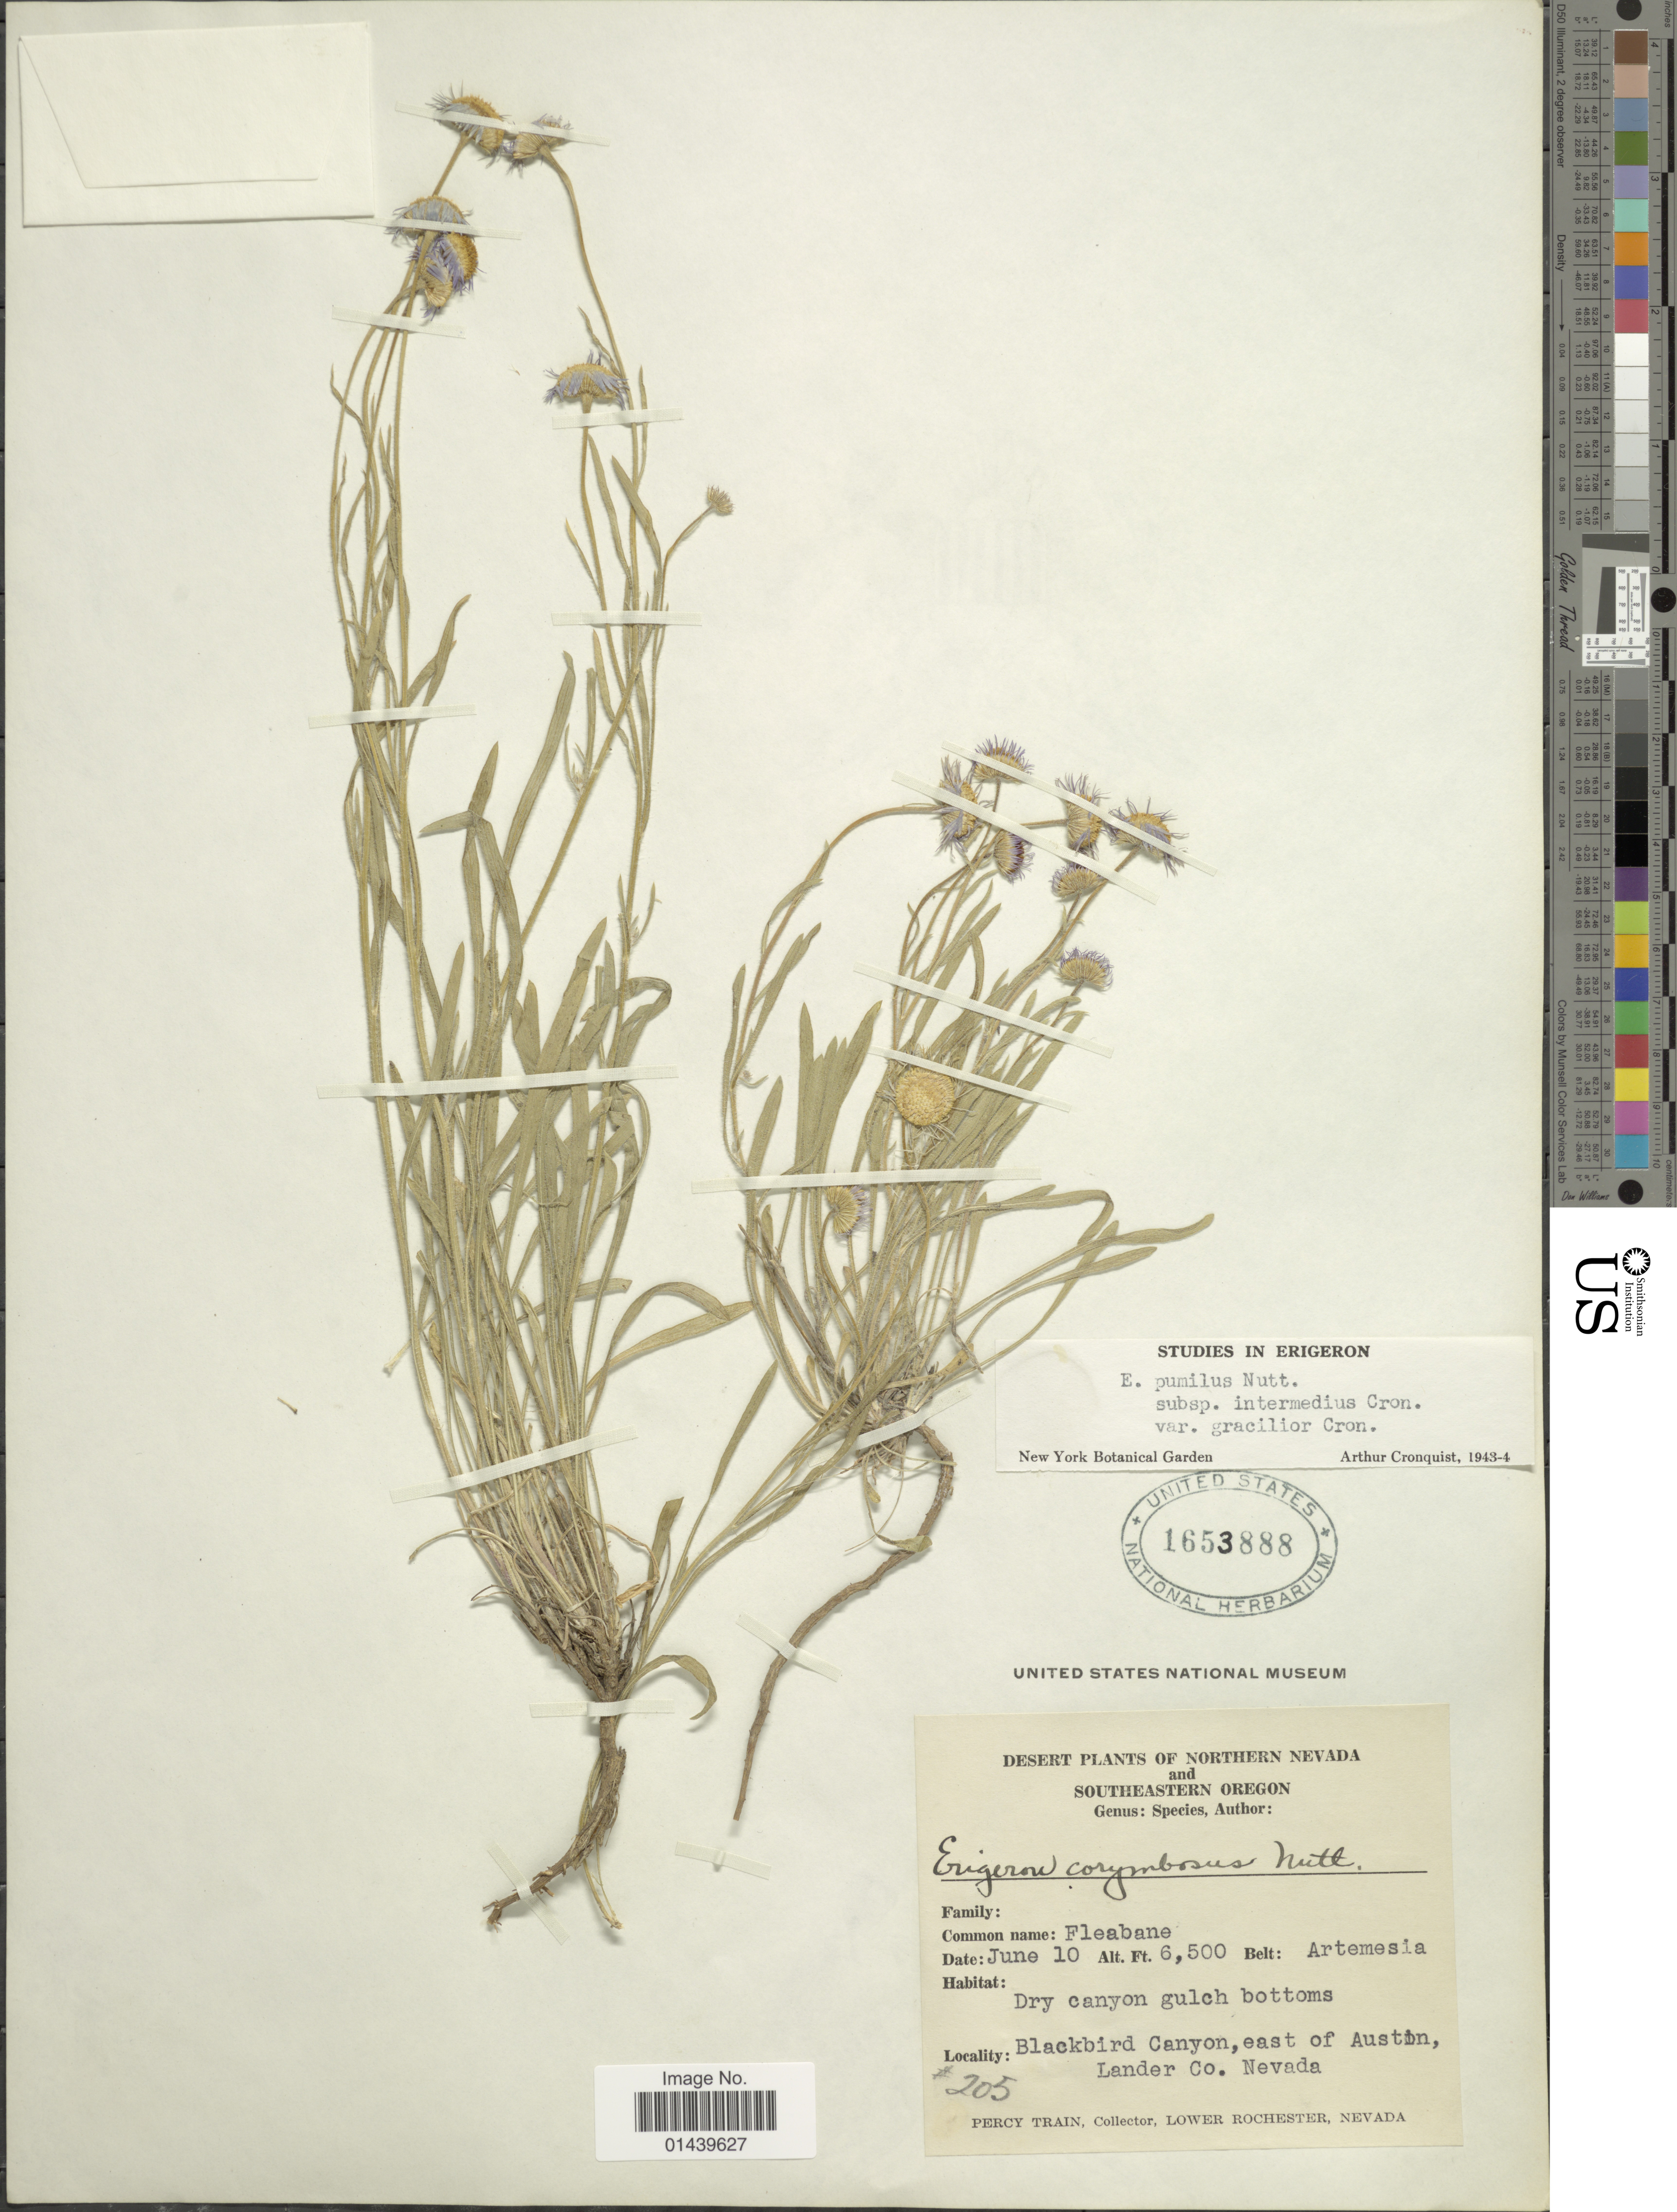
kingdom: Plantae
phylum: Tracheophyta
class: Magnoliopsida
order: Asterales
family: Asteraceae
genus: Erigeron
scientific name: Erigeron pumilus subsp. intermedius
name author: Cronq.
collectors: P. Train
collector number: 205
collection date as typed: Transcribed d/m/y: /6/10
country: United States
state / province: Nevada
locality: Northern Nevada and Southeastern Oregon Blackbird Canyon, east of Austin, Lander Co.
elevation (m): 1981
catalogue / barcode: US 1653888